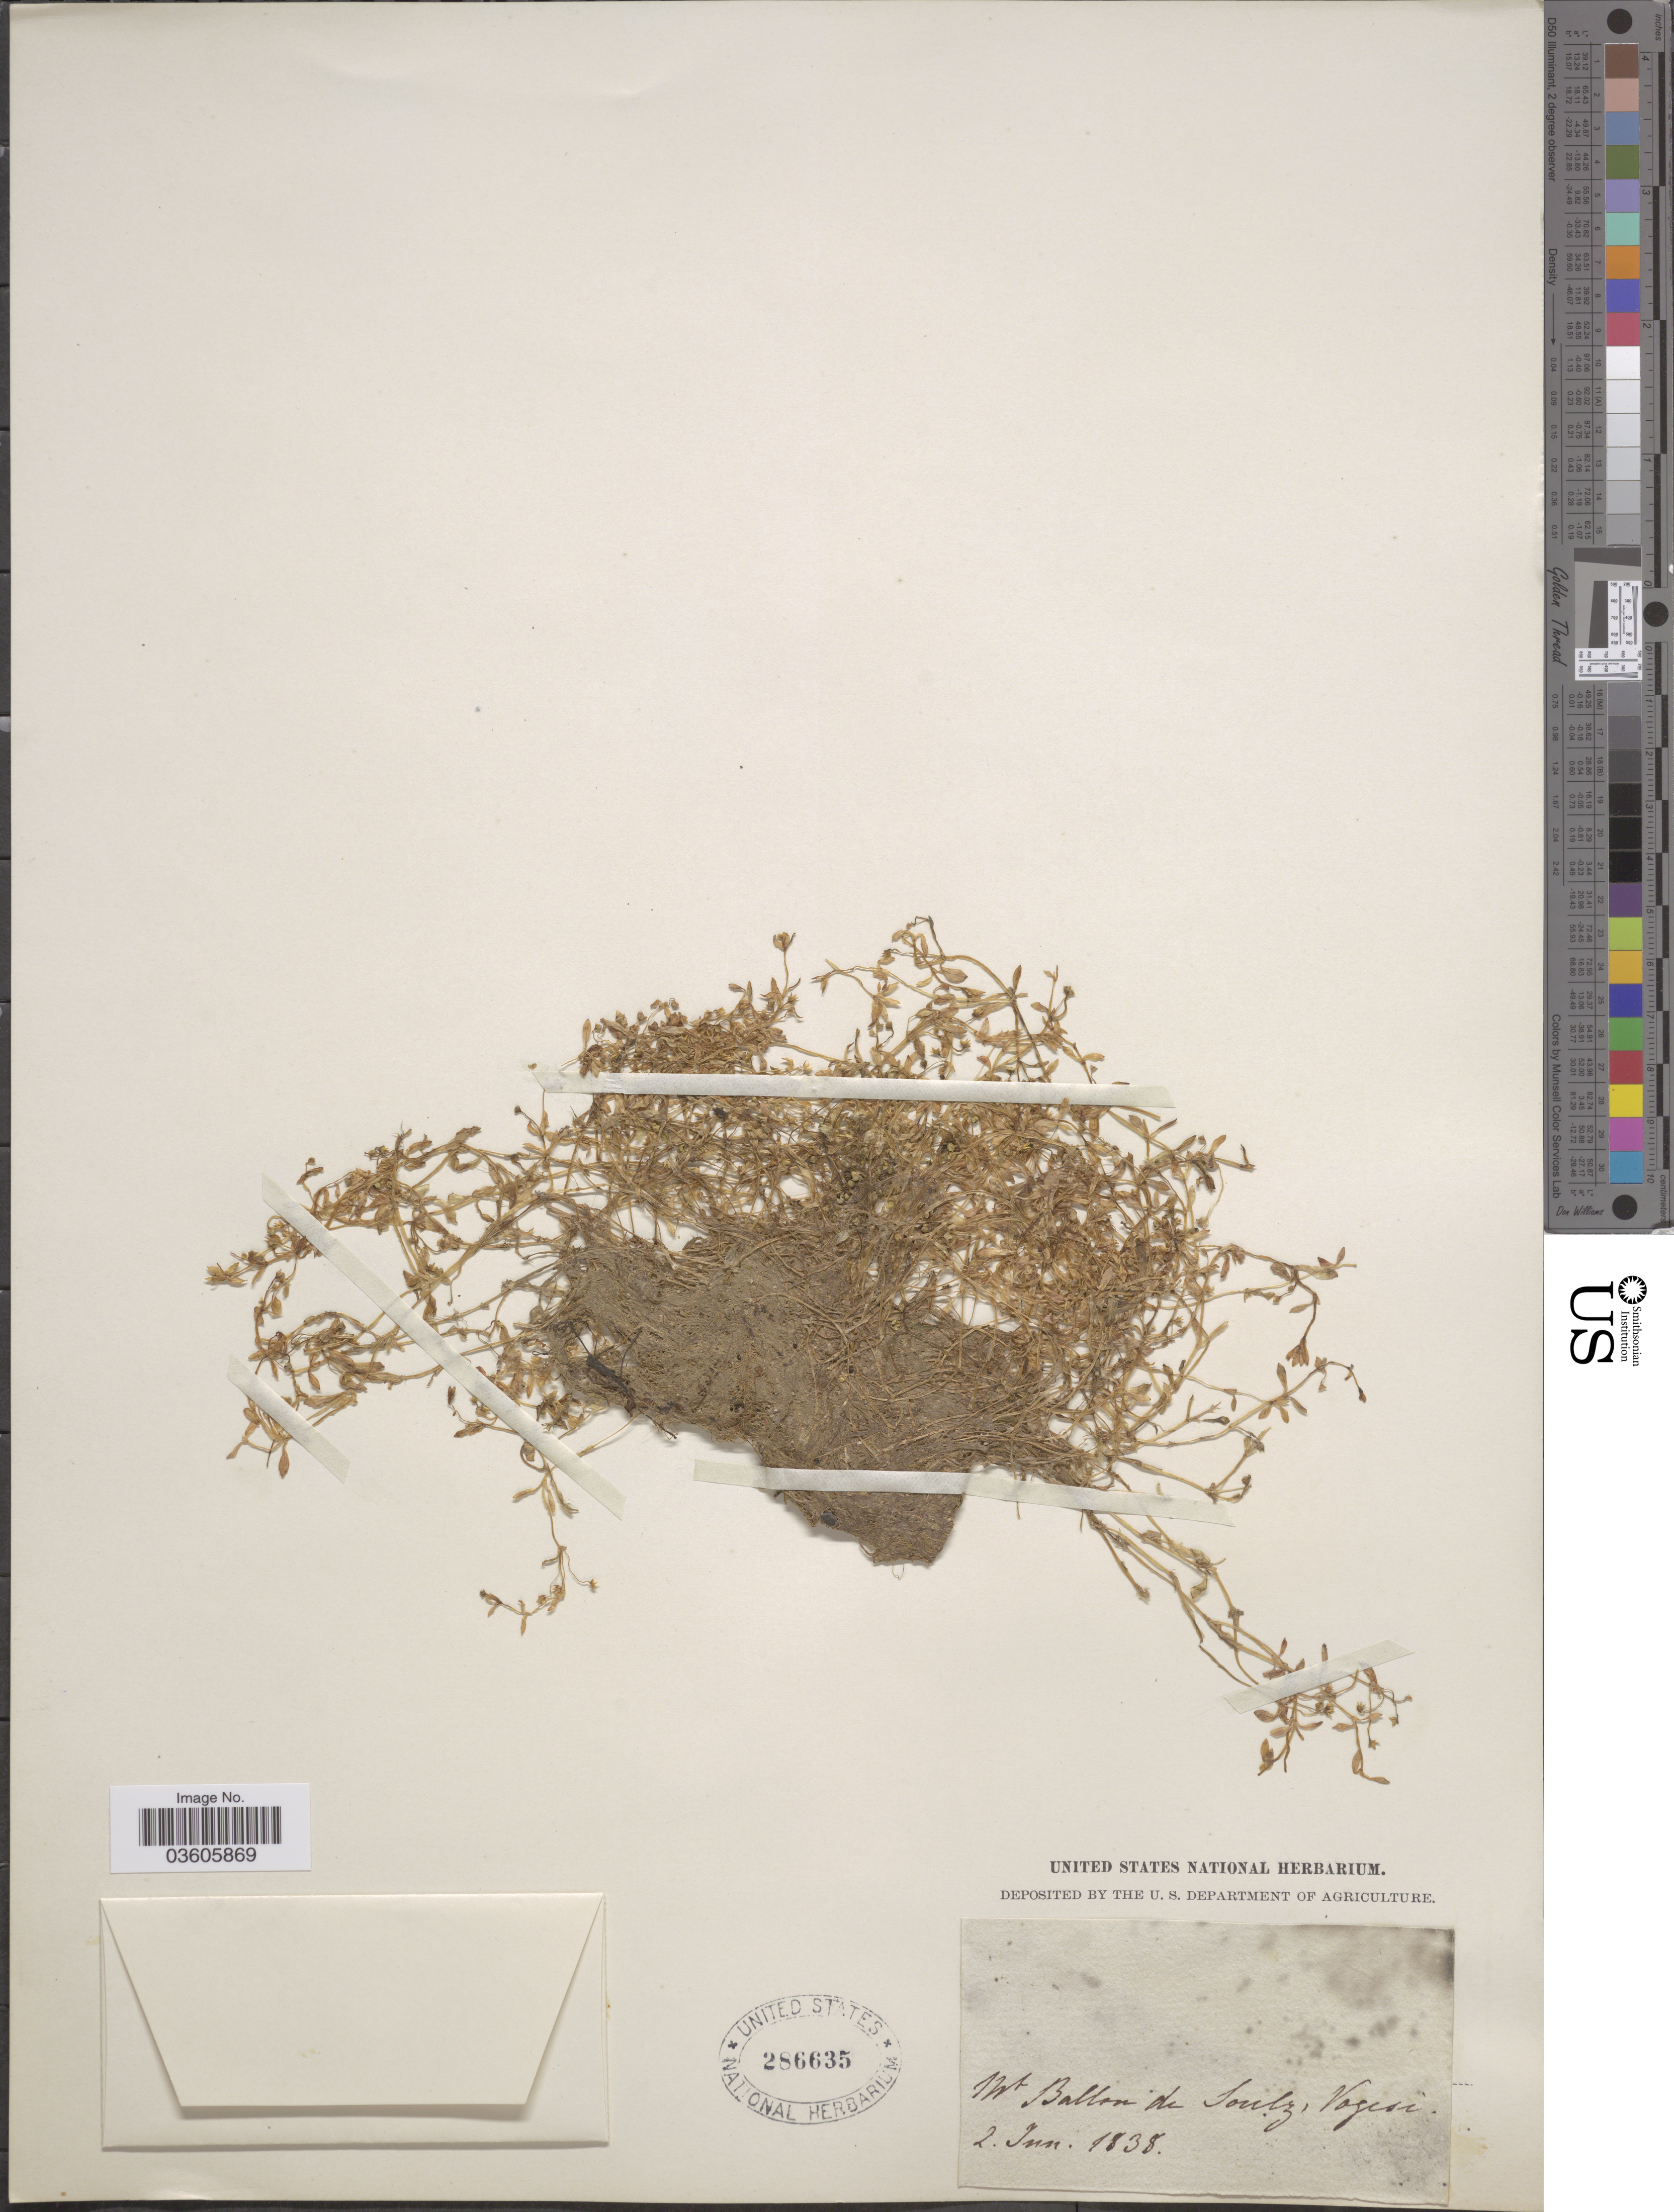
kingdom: Plantae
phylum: Tracheophyta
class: Magnoliopsida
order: Caryophyllales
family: Montiaceae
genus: Montia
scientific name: Montia rivularis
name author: C.C. Gmel.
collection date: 1838-06-02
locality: Mt. [interpreted] Ballon [interpreted] de Soulz, Vogesi.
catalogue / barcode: US 286635